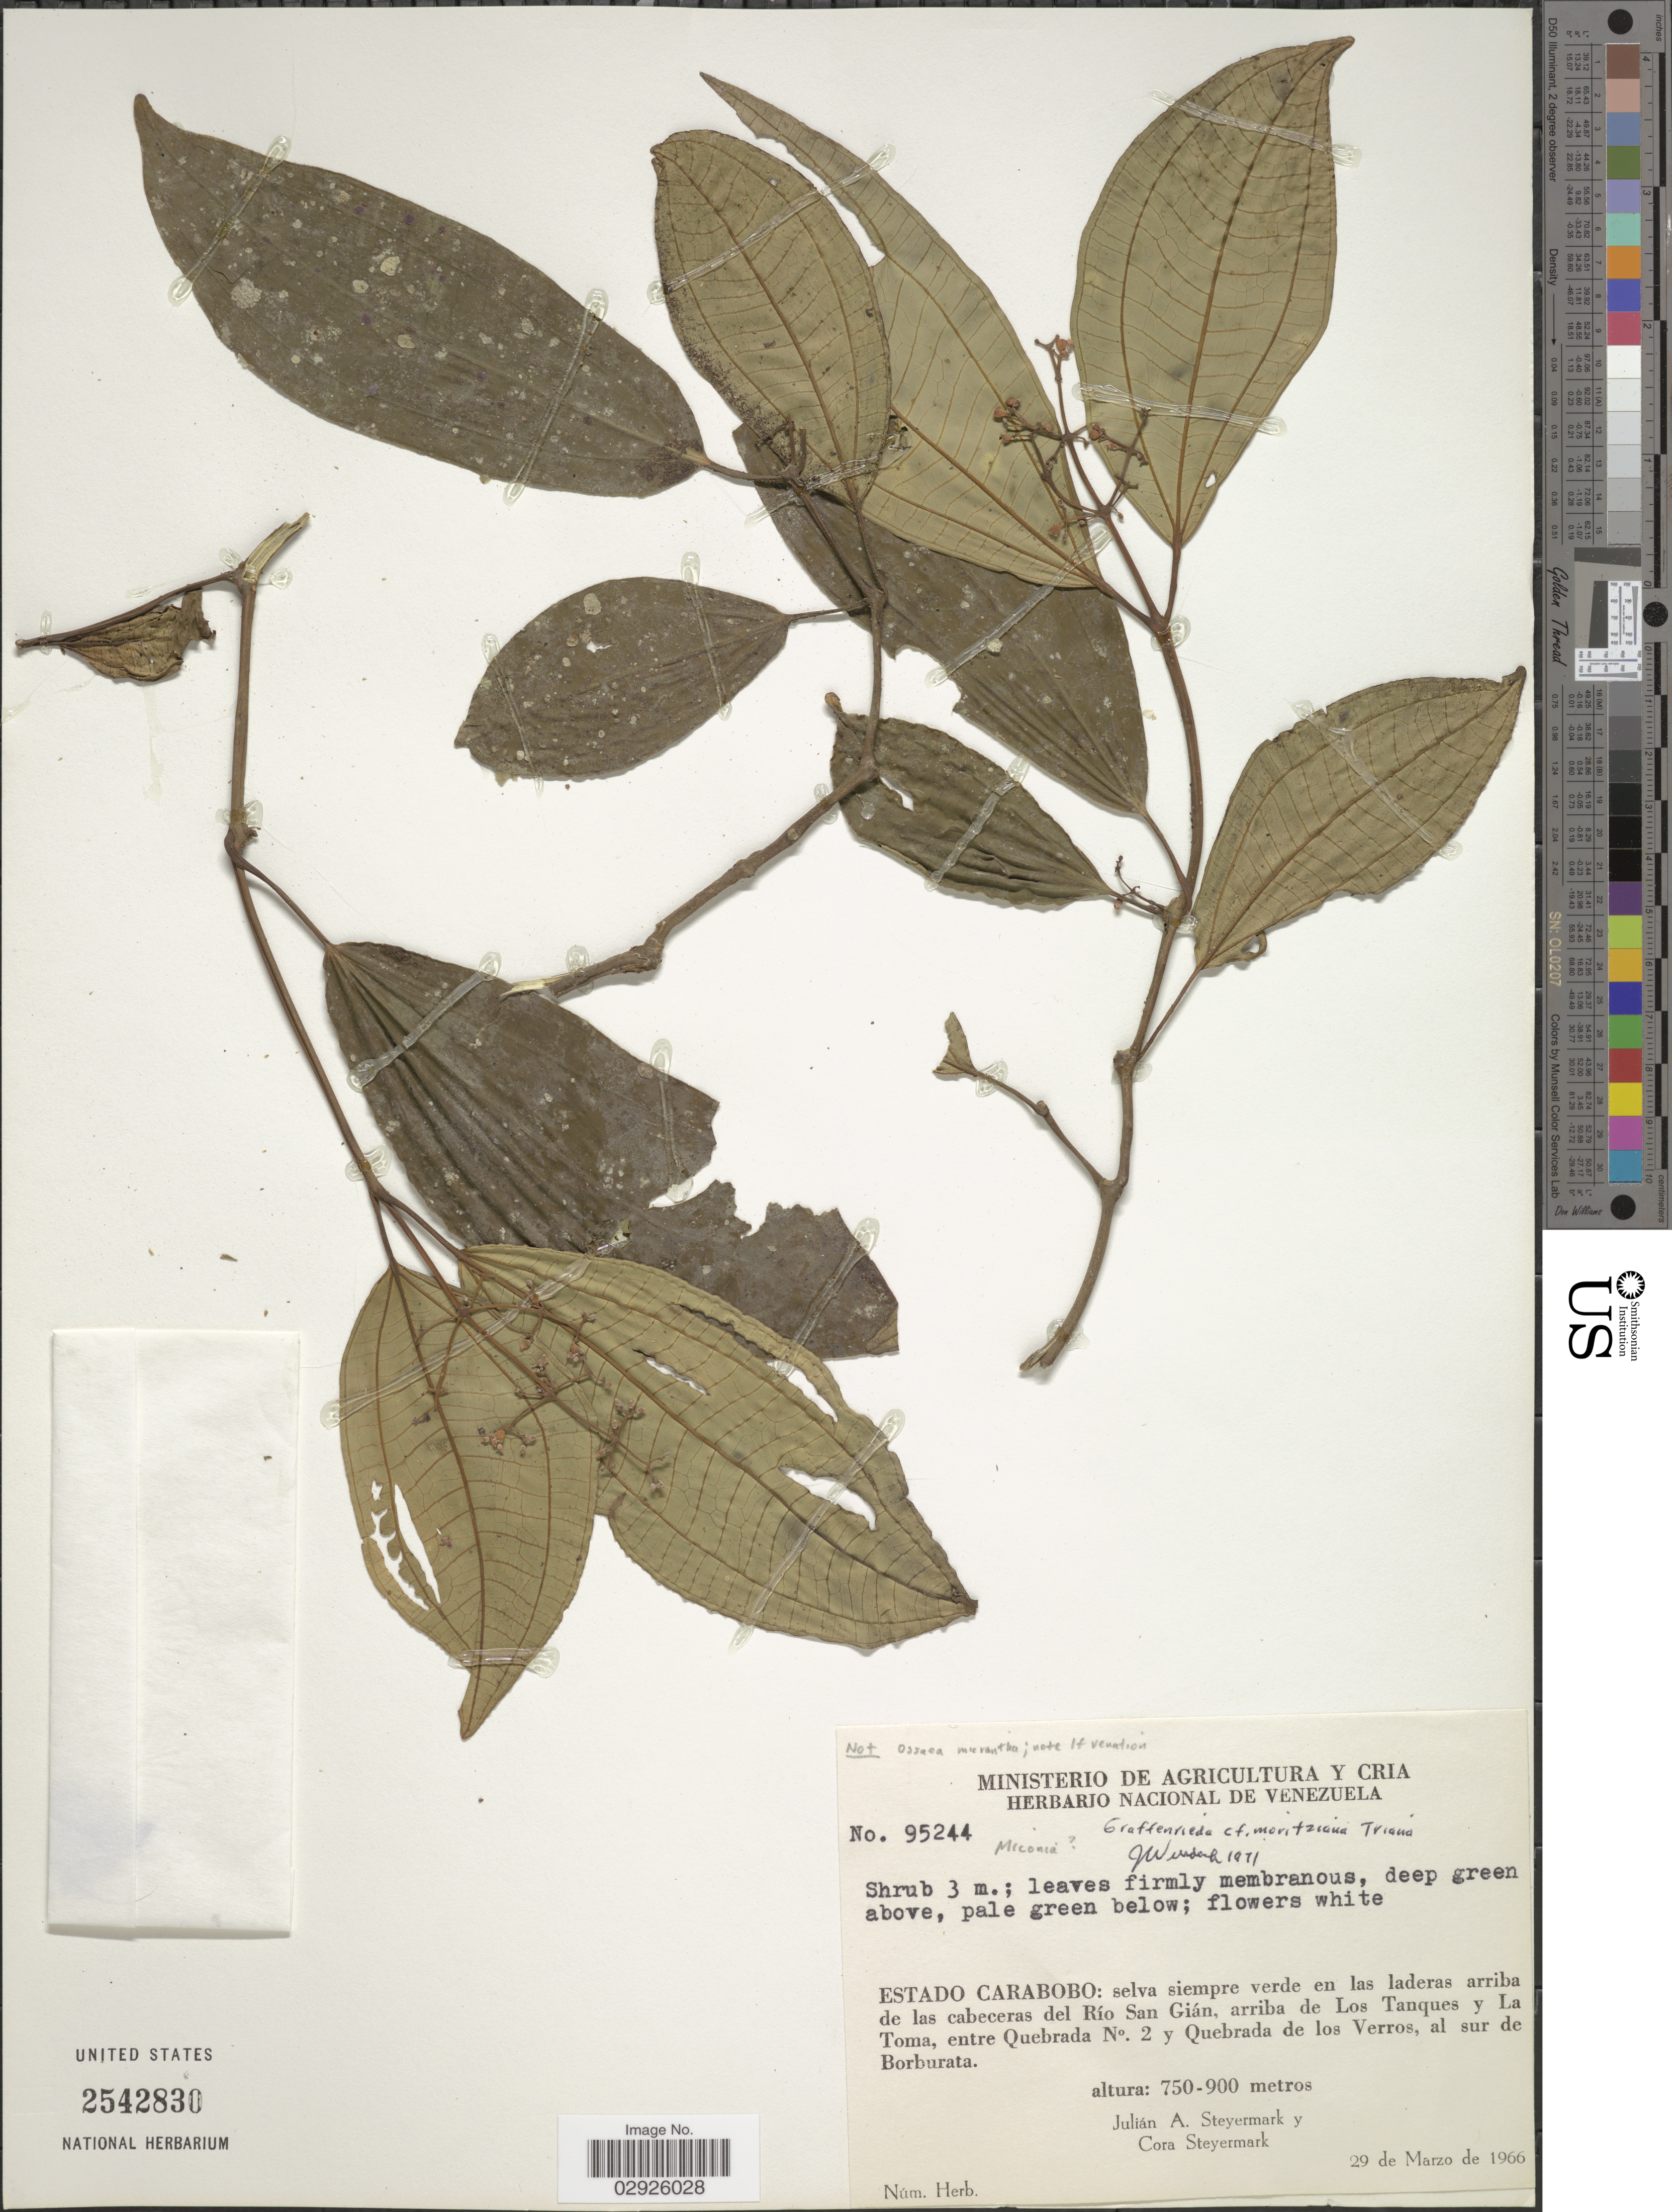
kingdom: Plantae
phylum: Tracheophyta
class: Magnoliopsida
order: Myrtales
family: Melastomataceae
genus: Graffenrieda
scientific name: Graffenrieda moritziana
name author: Triana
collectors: J. Steyermark & C. Steyermark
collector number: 95244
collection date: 1966-03-29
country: Venezuela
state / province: Carabobo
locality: Selva siempre verde en las laderas arriba de las cabeceras de Río San Gián, arriba de Los Tanques y La Toma, entre Quebrada No 2. y Quebrada de los Verros, al sur de Borburata.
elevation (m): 750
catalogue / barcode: US 2542830